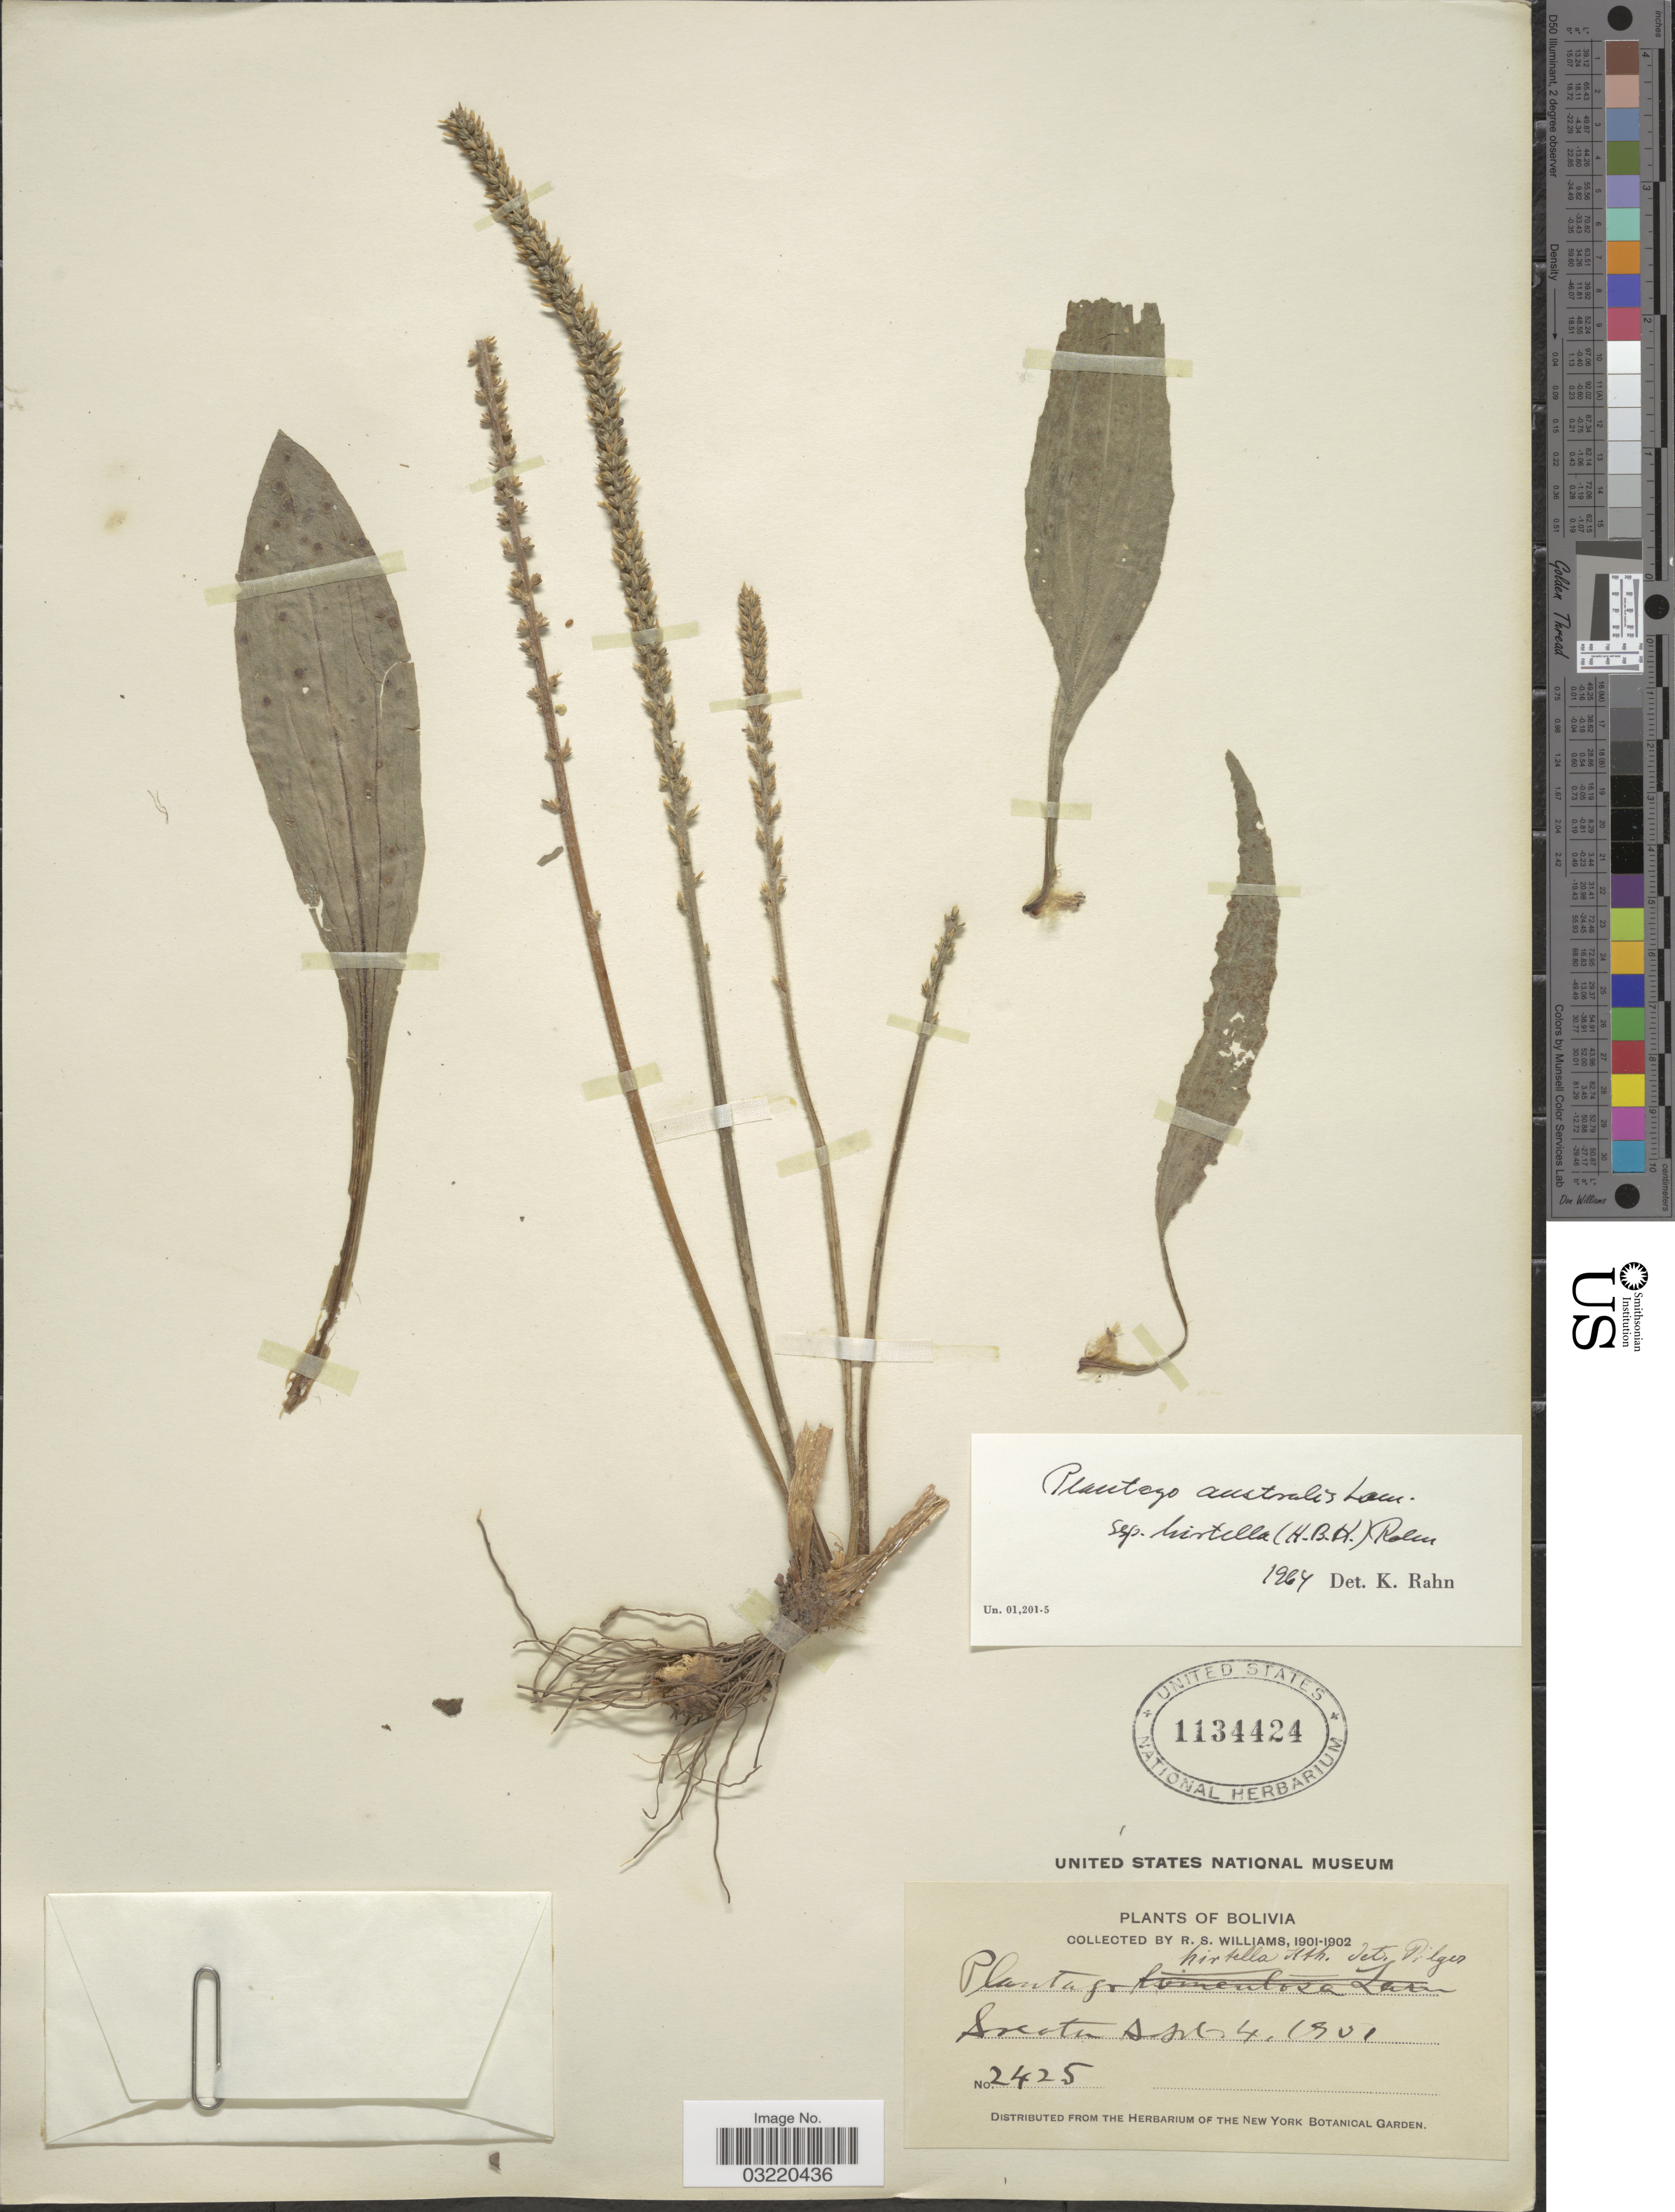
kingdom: Plantae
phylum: Tracheophyta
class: Magnoliopsida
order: Lamiales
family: Plantaginaceae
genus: Plantago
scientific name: Plantago australis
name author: Lam.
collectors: R. S. Williams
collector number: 2425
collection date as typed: Sept. 4, 1901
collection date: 1901-09-04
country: Bolivia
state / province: La Páz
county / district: Larecaja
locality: Sorata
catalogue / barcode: US 1134424